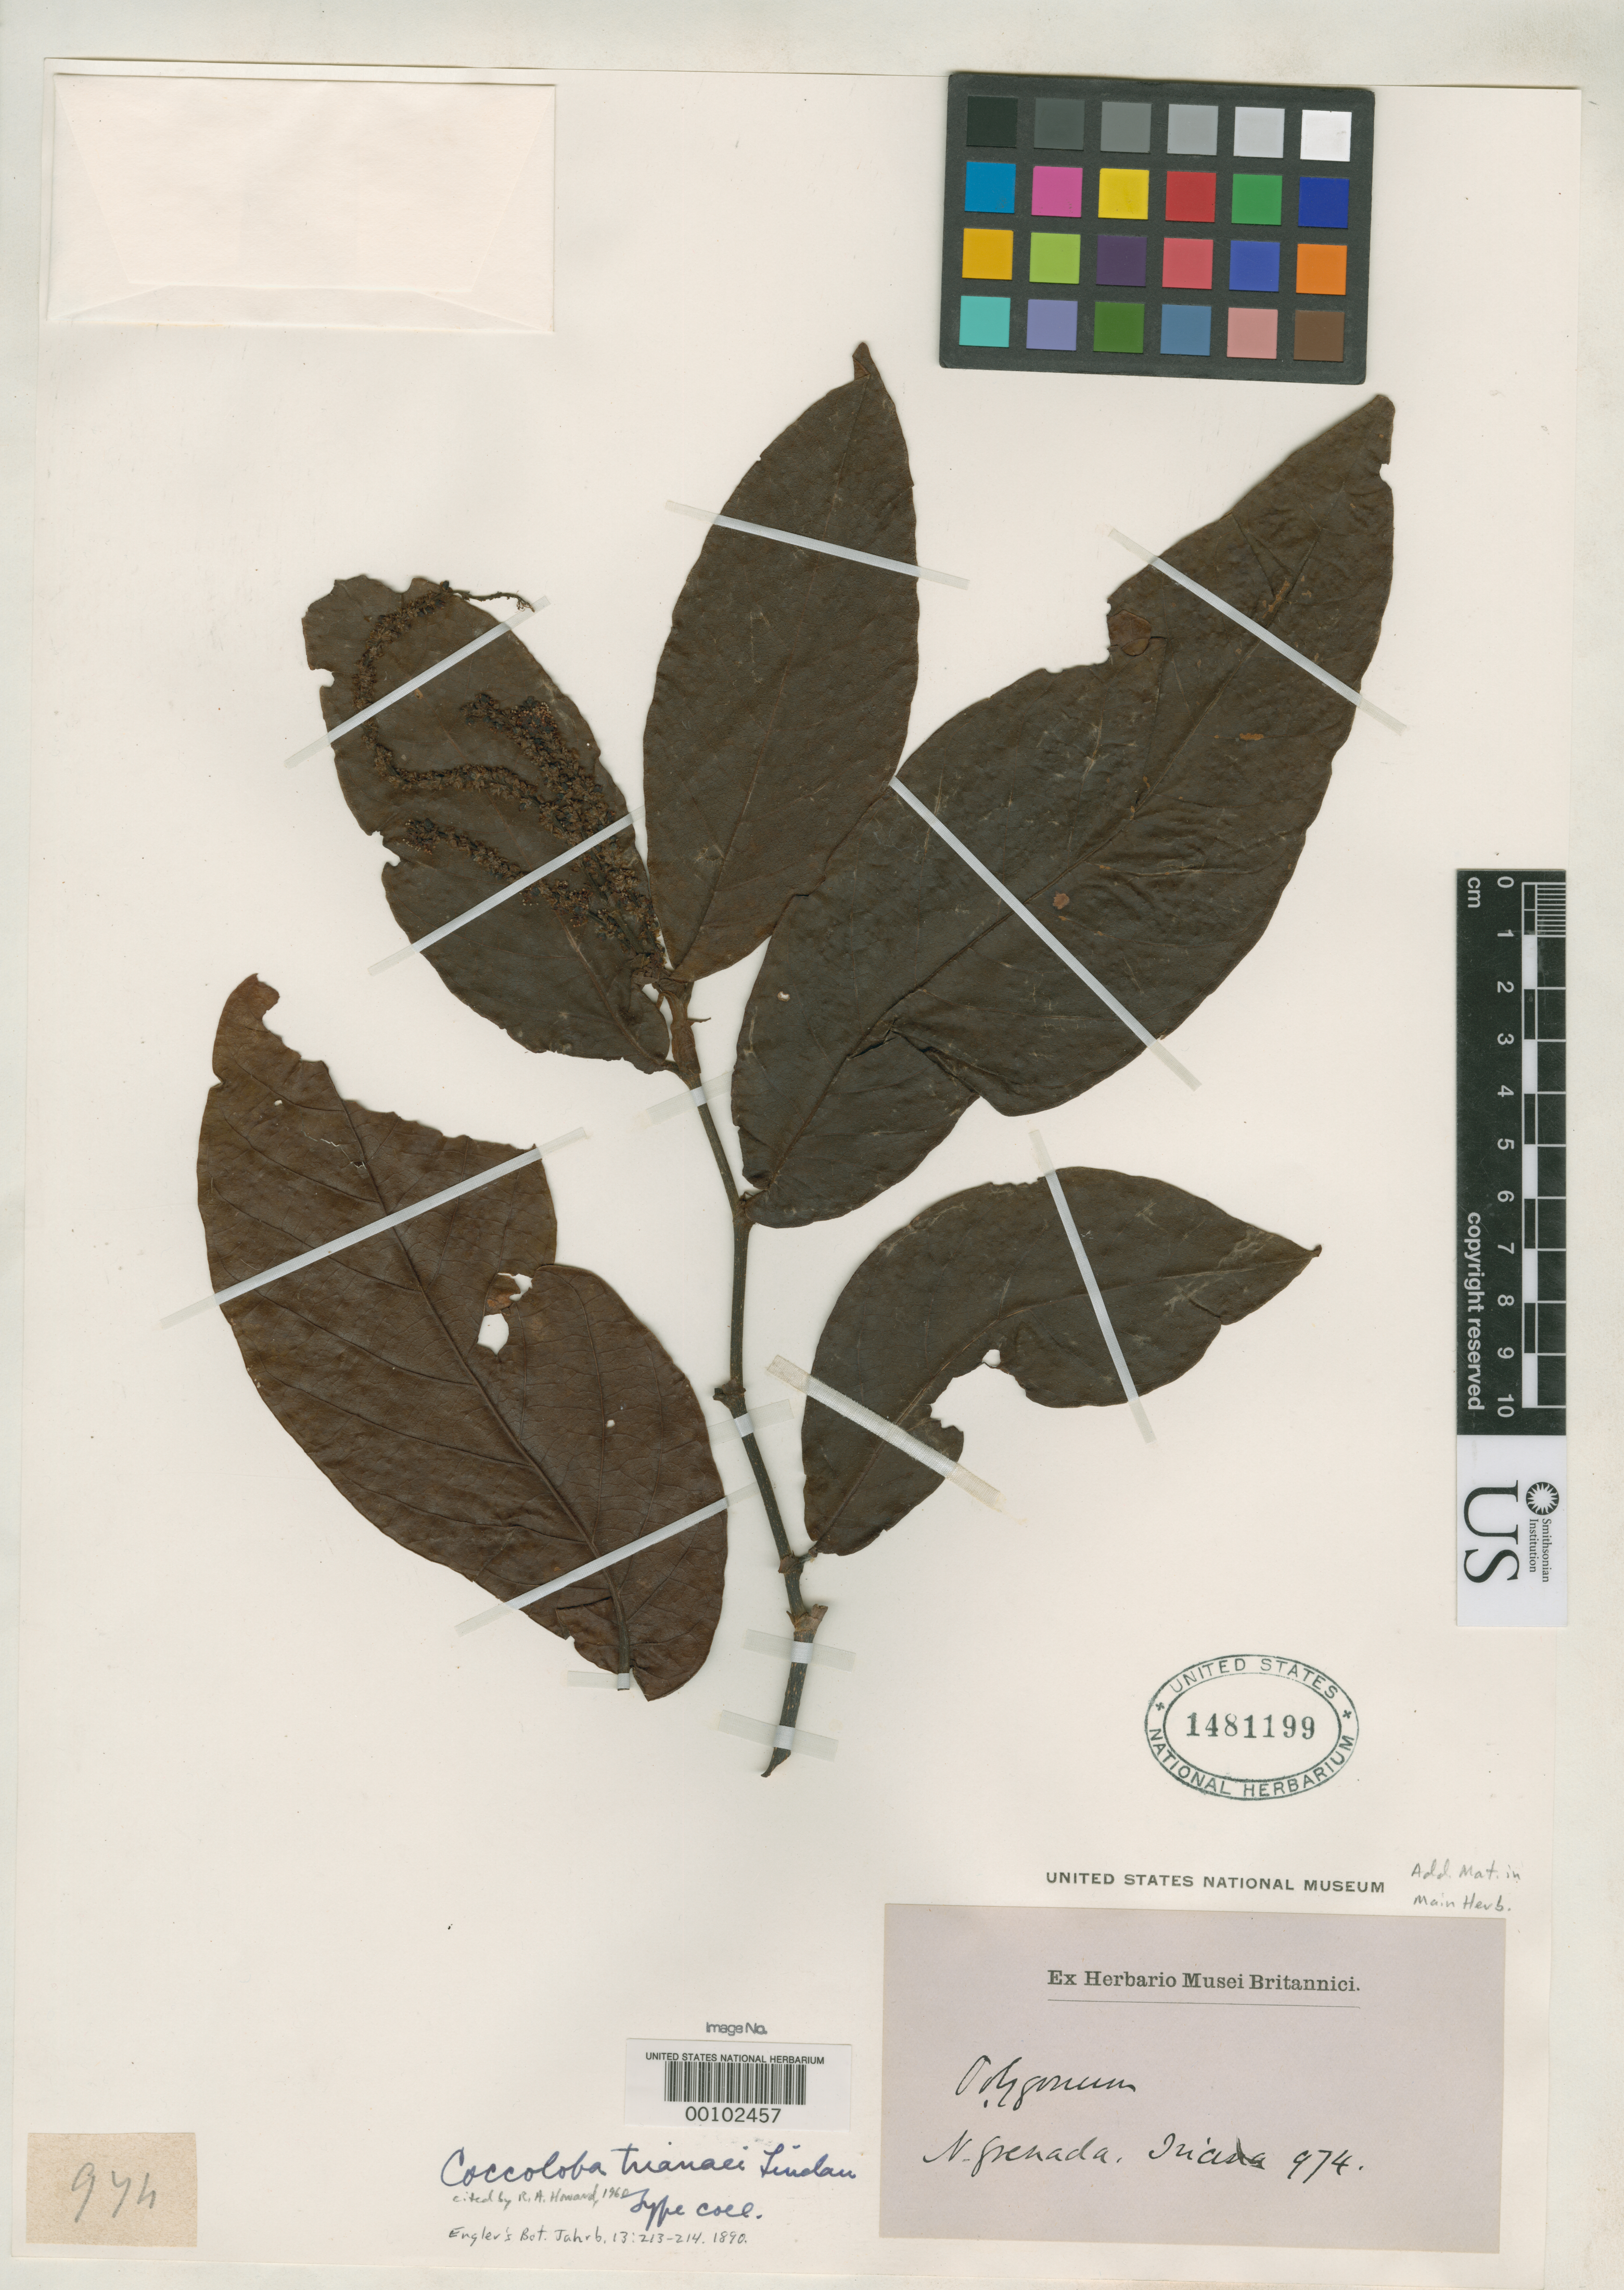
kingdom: Plantae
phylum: Tracheophyta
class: Magnoliopsida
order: Caryophyllales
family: Polygonaceae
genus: Coccoloba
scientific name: Coccoloba trianae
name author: Triana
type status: Type Collection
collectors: J. J. Triana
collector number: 974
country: Colombia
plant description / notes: Note: 1 collection number & 2 herbaria cited in protologue.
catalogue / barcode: US 1481199